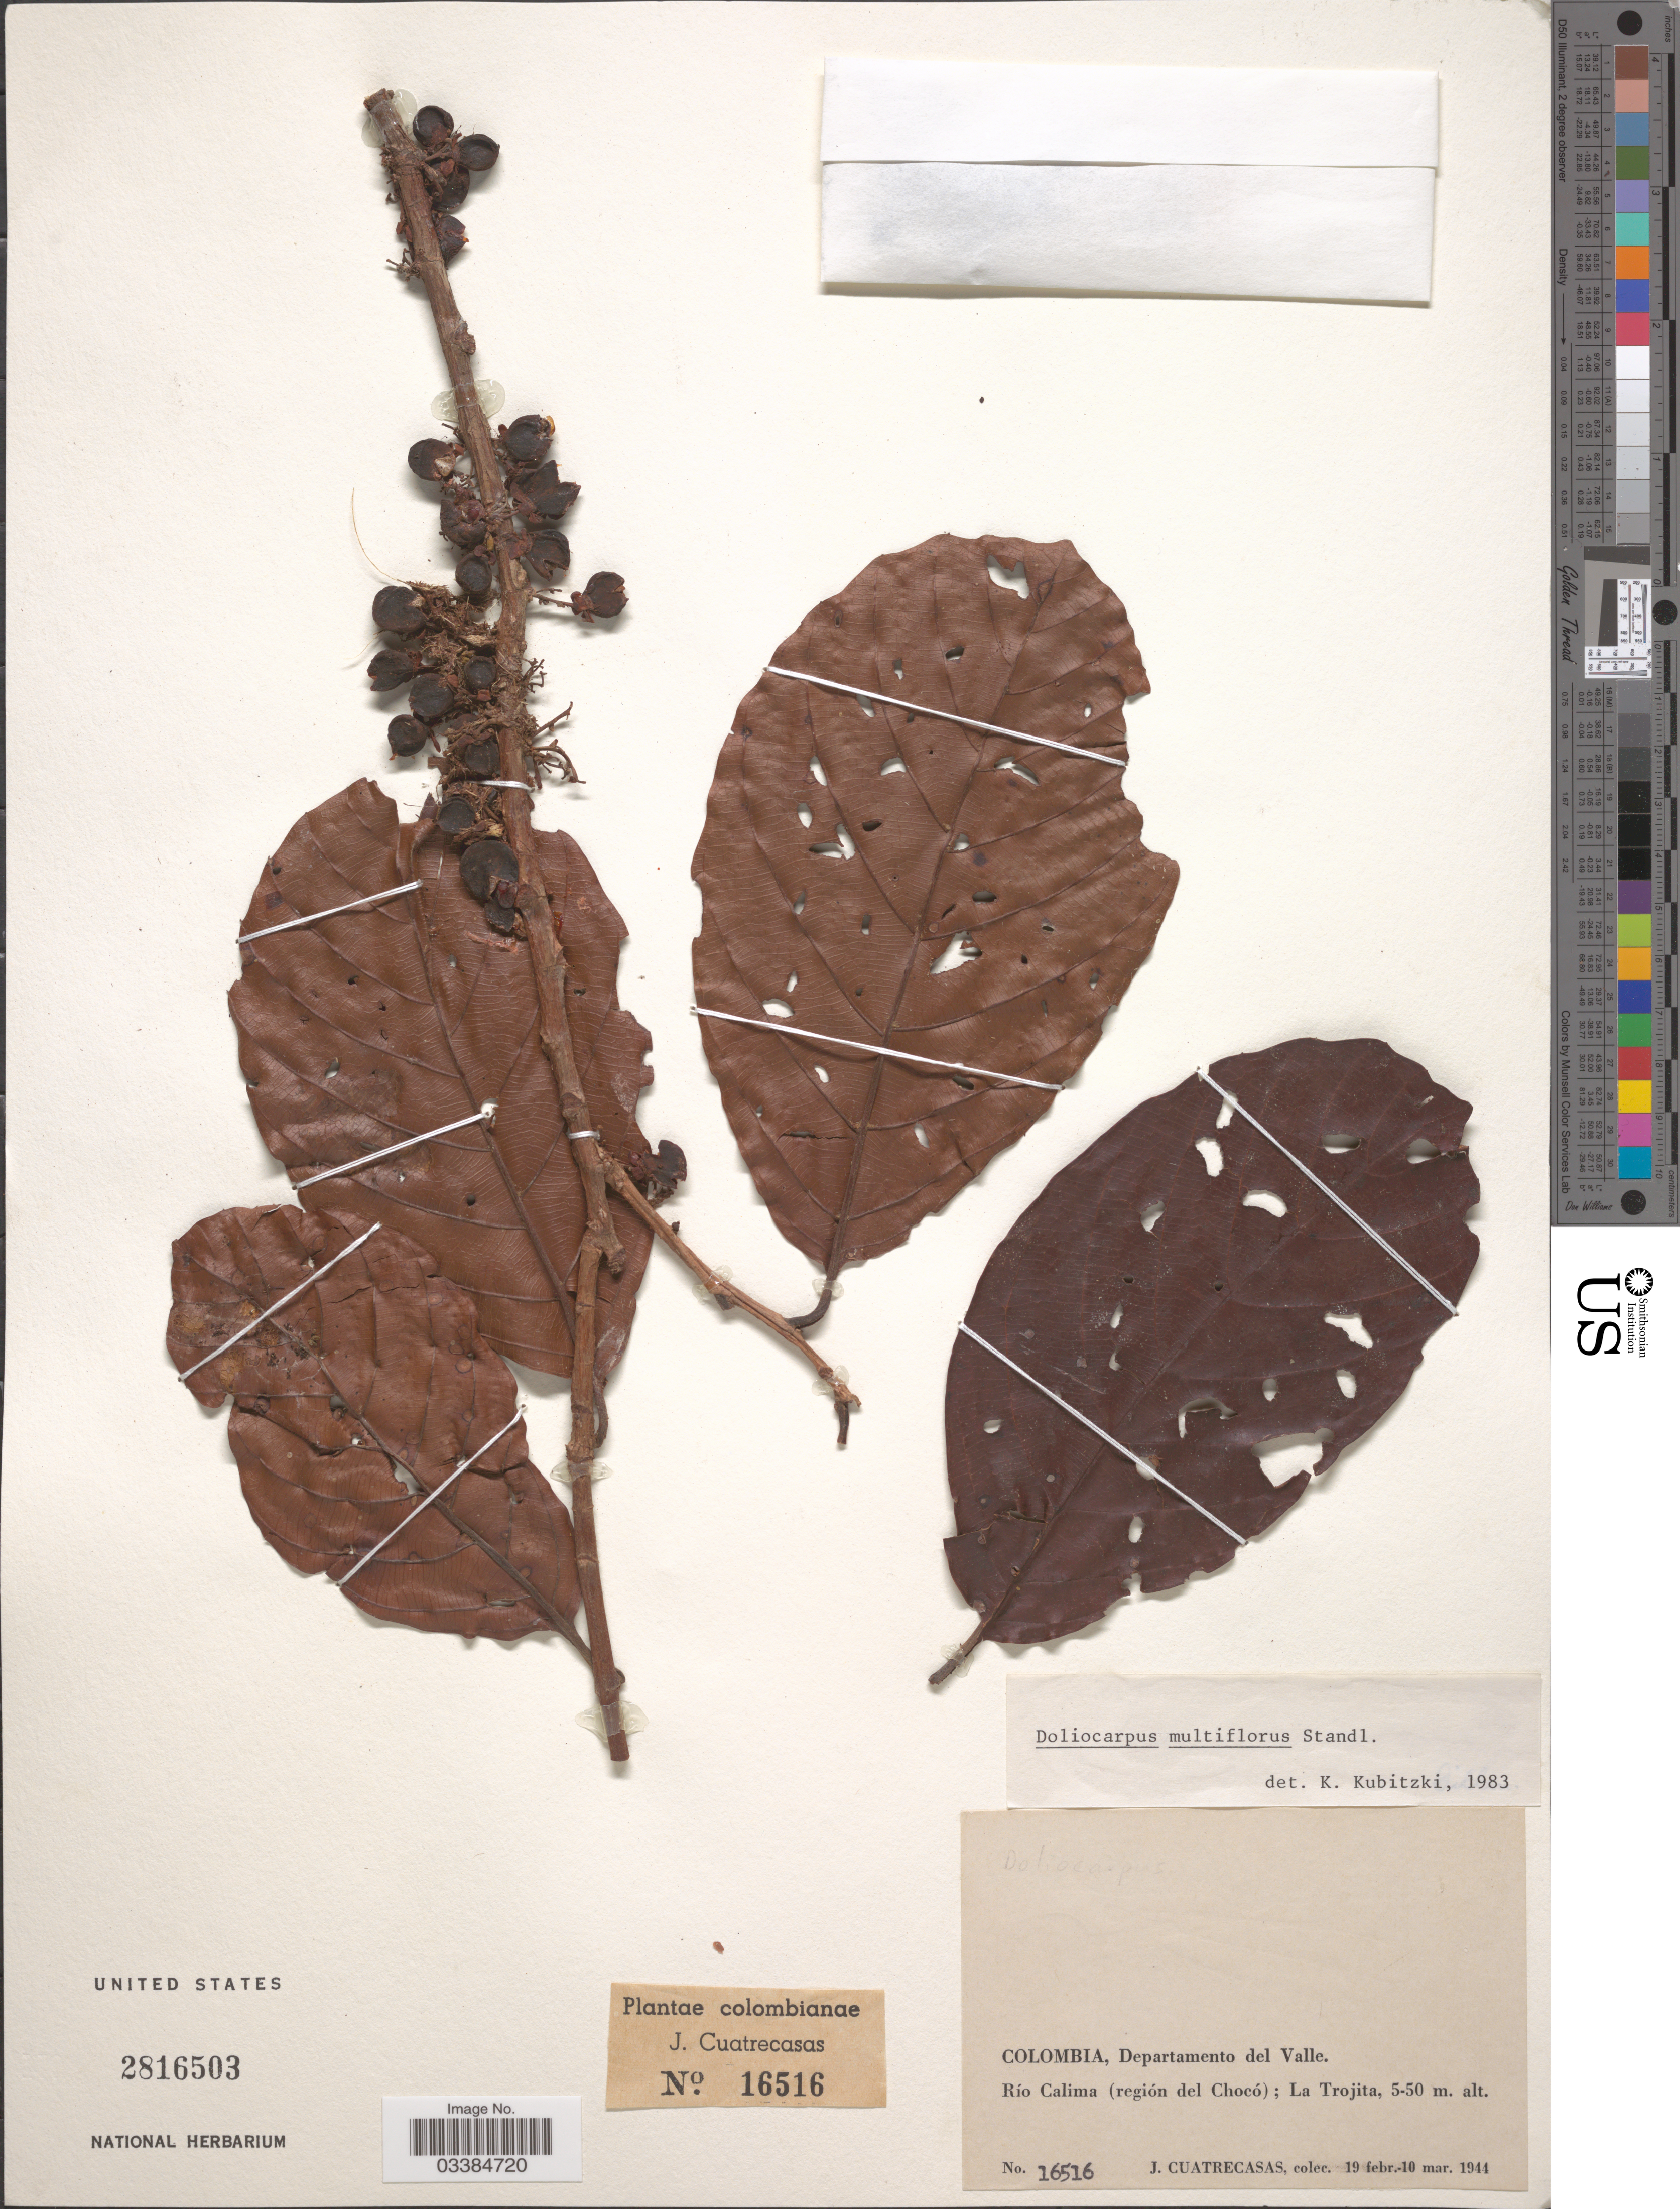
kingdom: Plantae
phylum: Tracheophyta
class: Magnoliopsida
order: Dilleniales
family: Dilleniaceae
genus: Doliocarpus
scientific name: Doliocarpus multiflorus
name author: Standl.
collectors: J. Cuatrecasas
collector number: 16516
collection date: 1944-02-19/1944-03-10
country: Colombia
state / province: Valle del Cauca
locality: Departamento del Valle. Río Calima (región del Chocó); La Trojita.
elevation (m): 5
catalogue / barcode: US 2816503